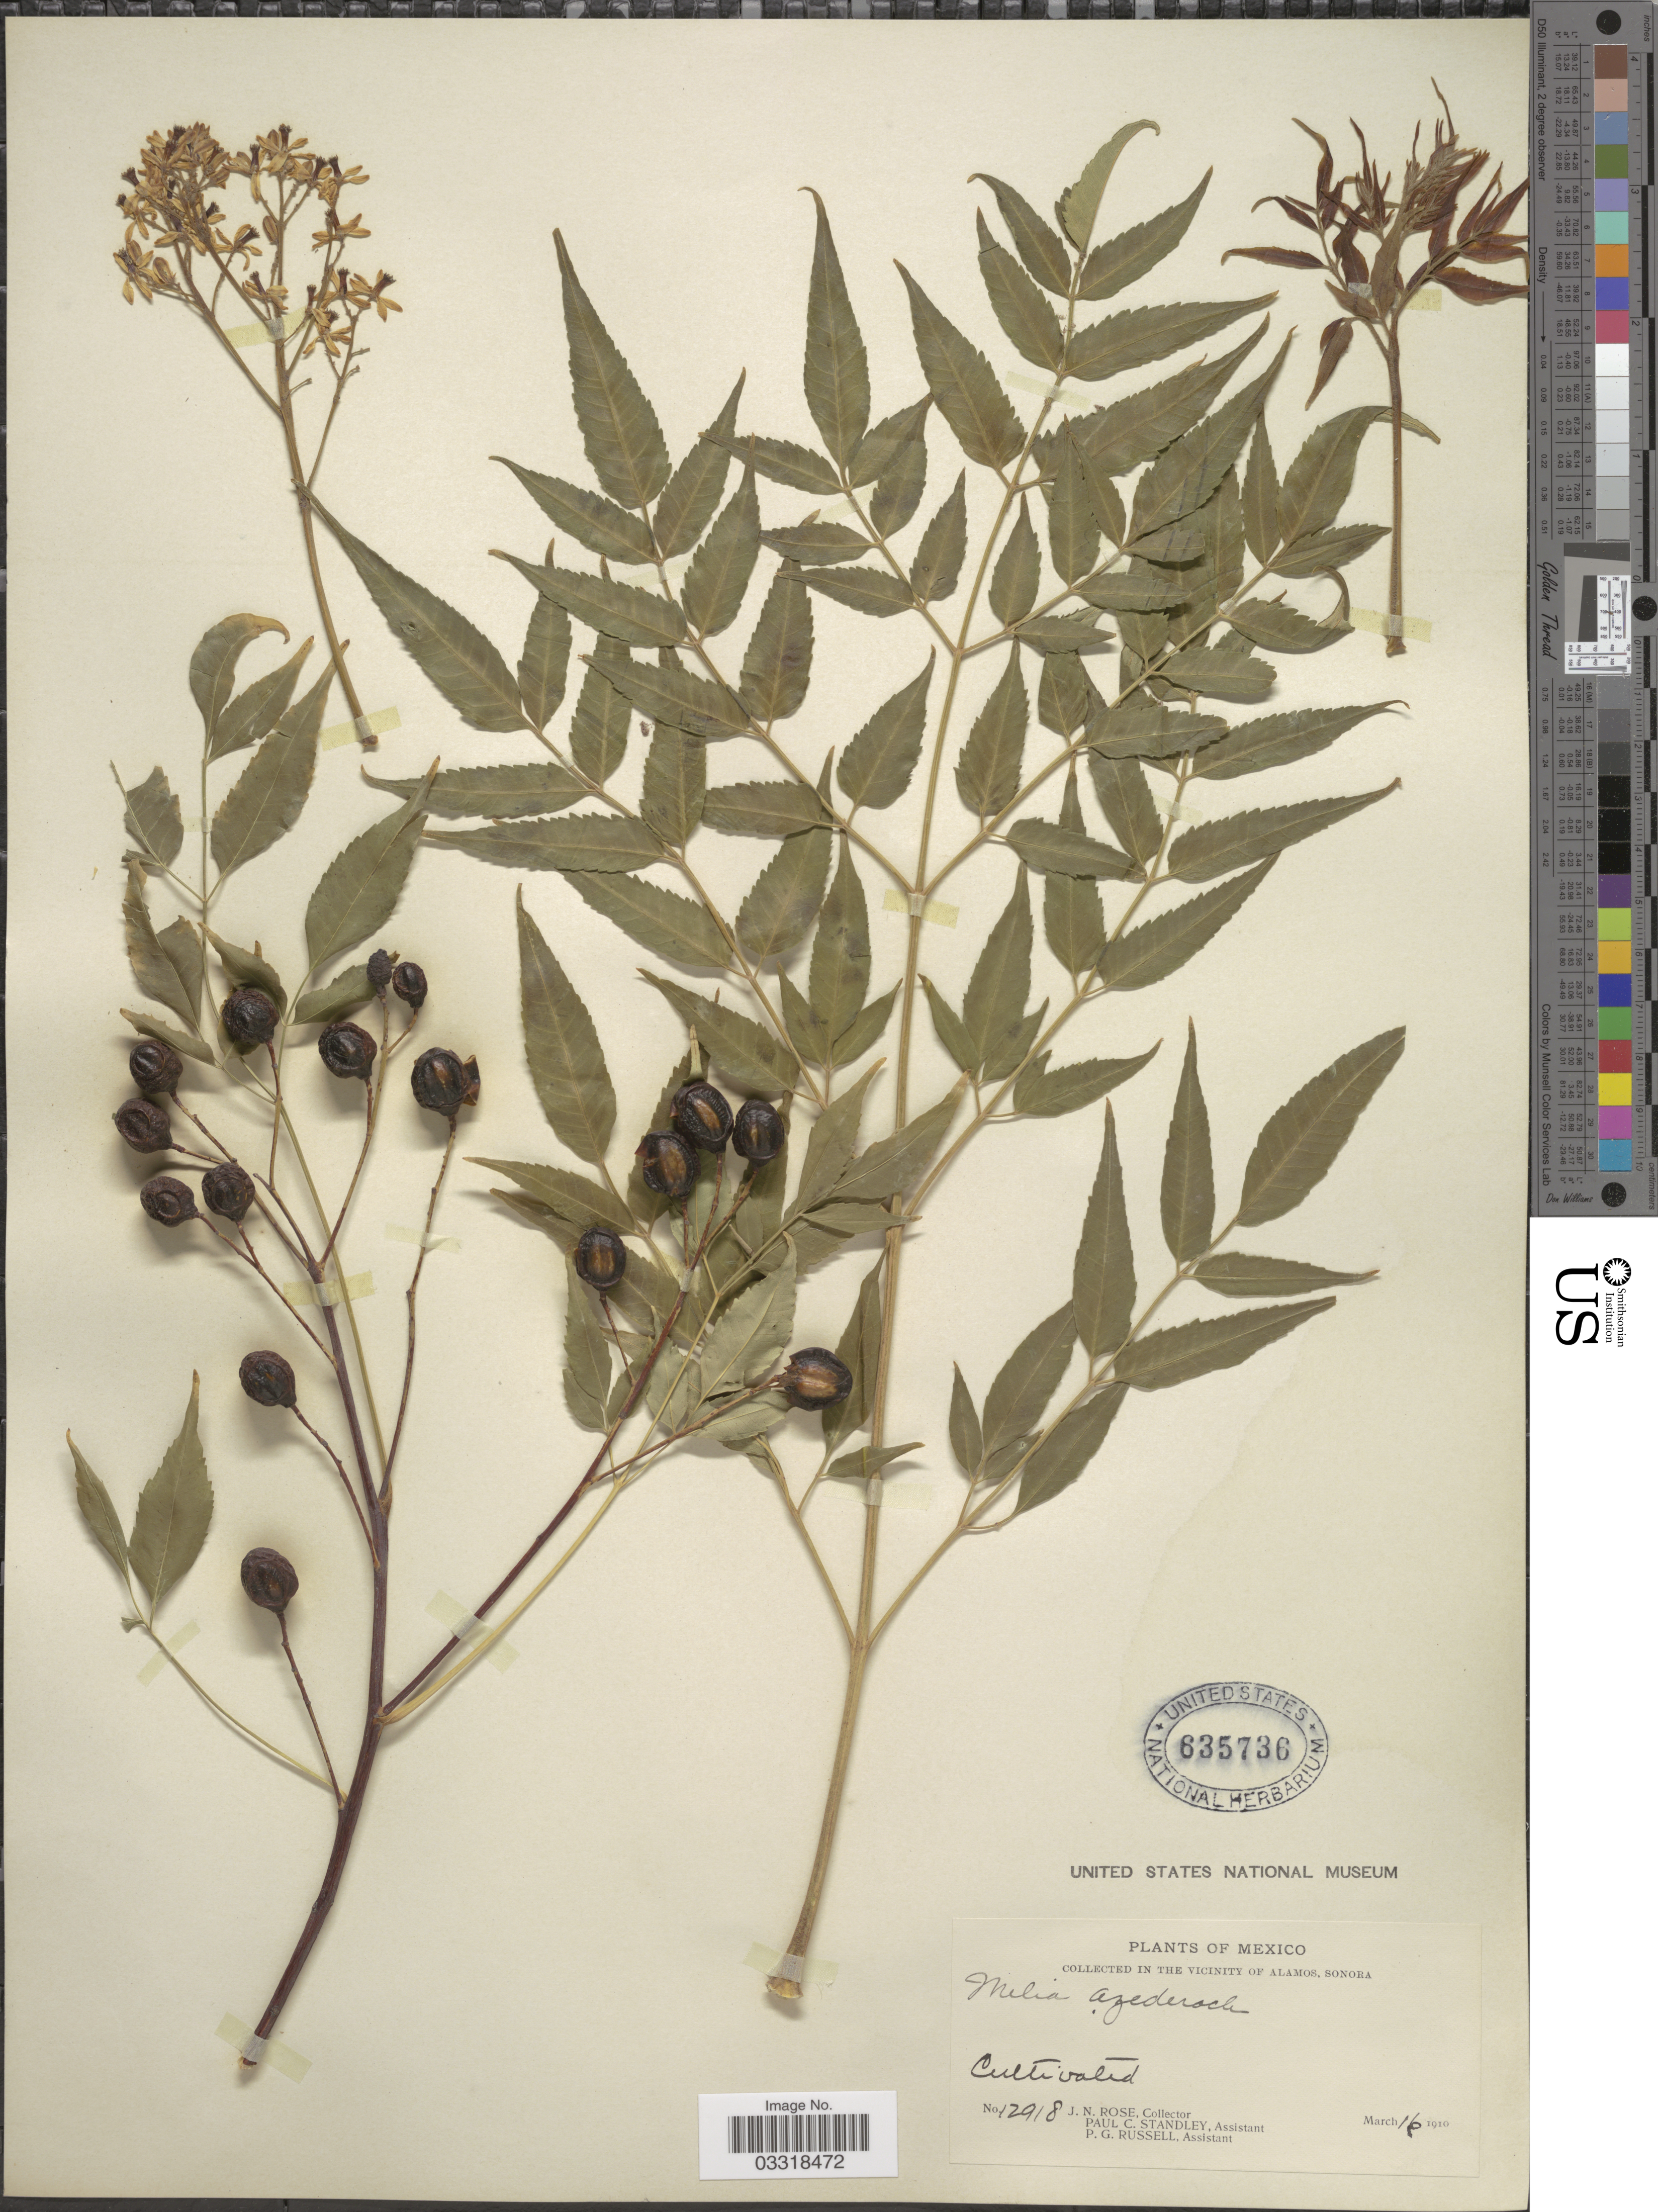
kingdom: Plantae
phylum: Tracheophyta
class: Magnoliopsida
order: Sapindales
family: Meliaceae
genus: Melia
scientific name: Melia azedarach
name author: L.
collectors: J. N. Rose, P. C. Standley & P. G. Russell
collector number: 12918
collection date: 1910-03-16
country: Mexico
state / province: Sonora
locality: In the vicinity of Alamos.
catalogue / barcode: US 635736